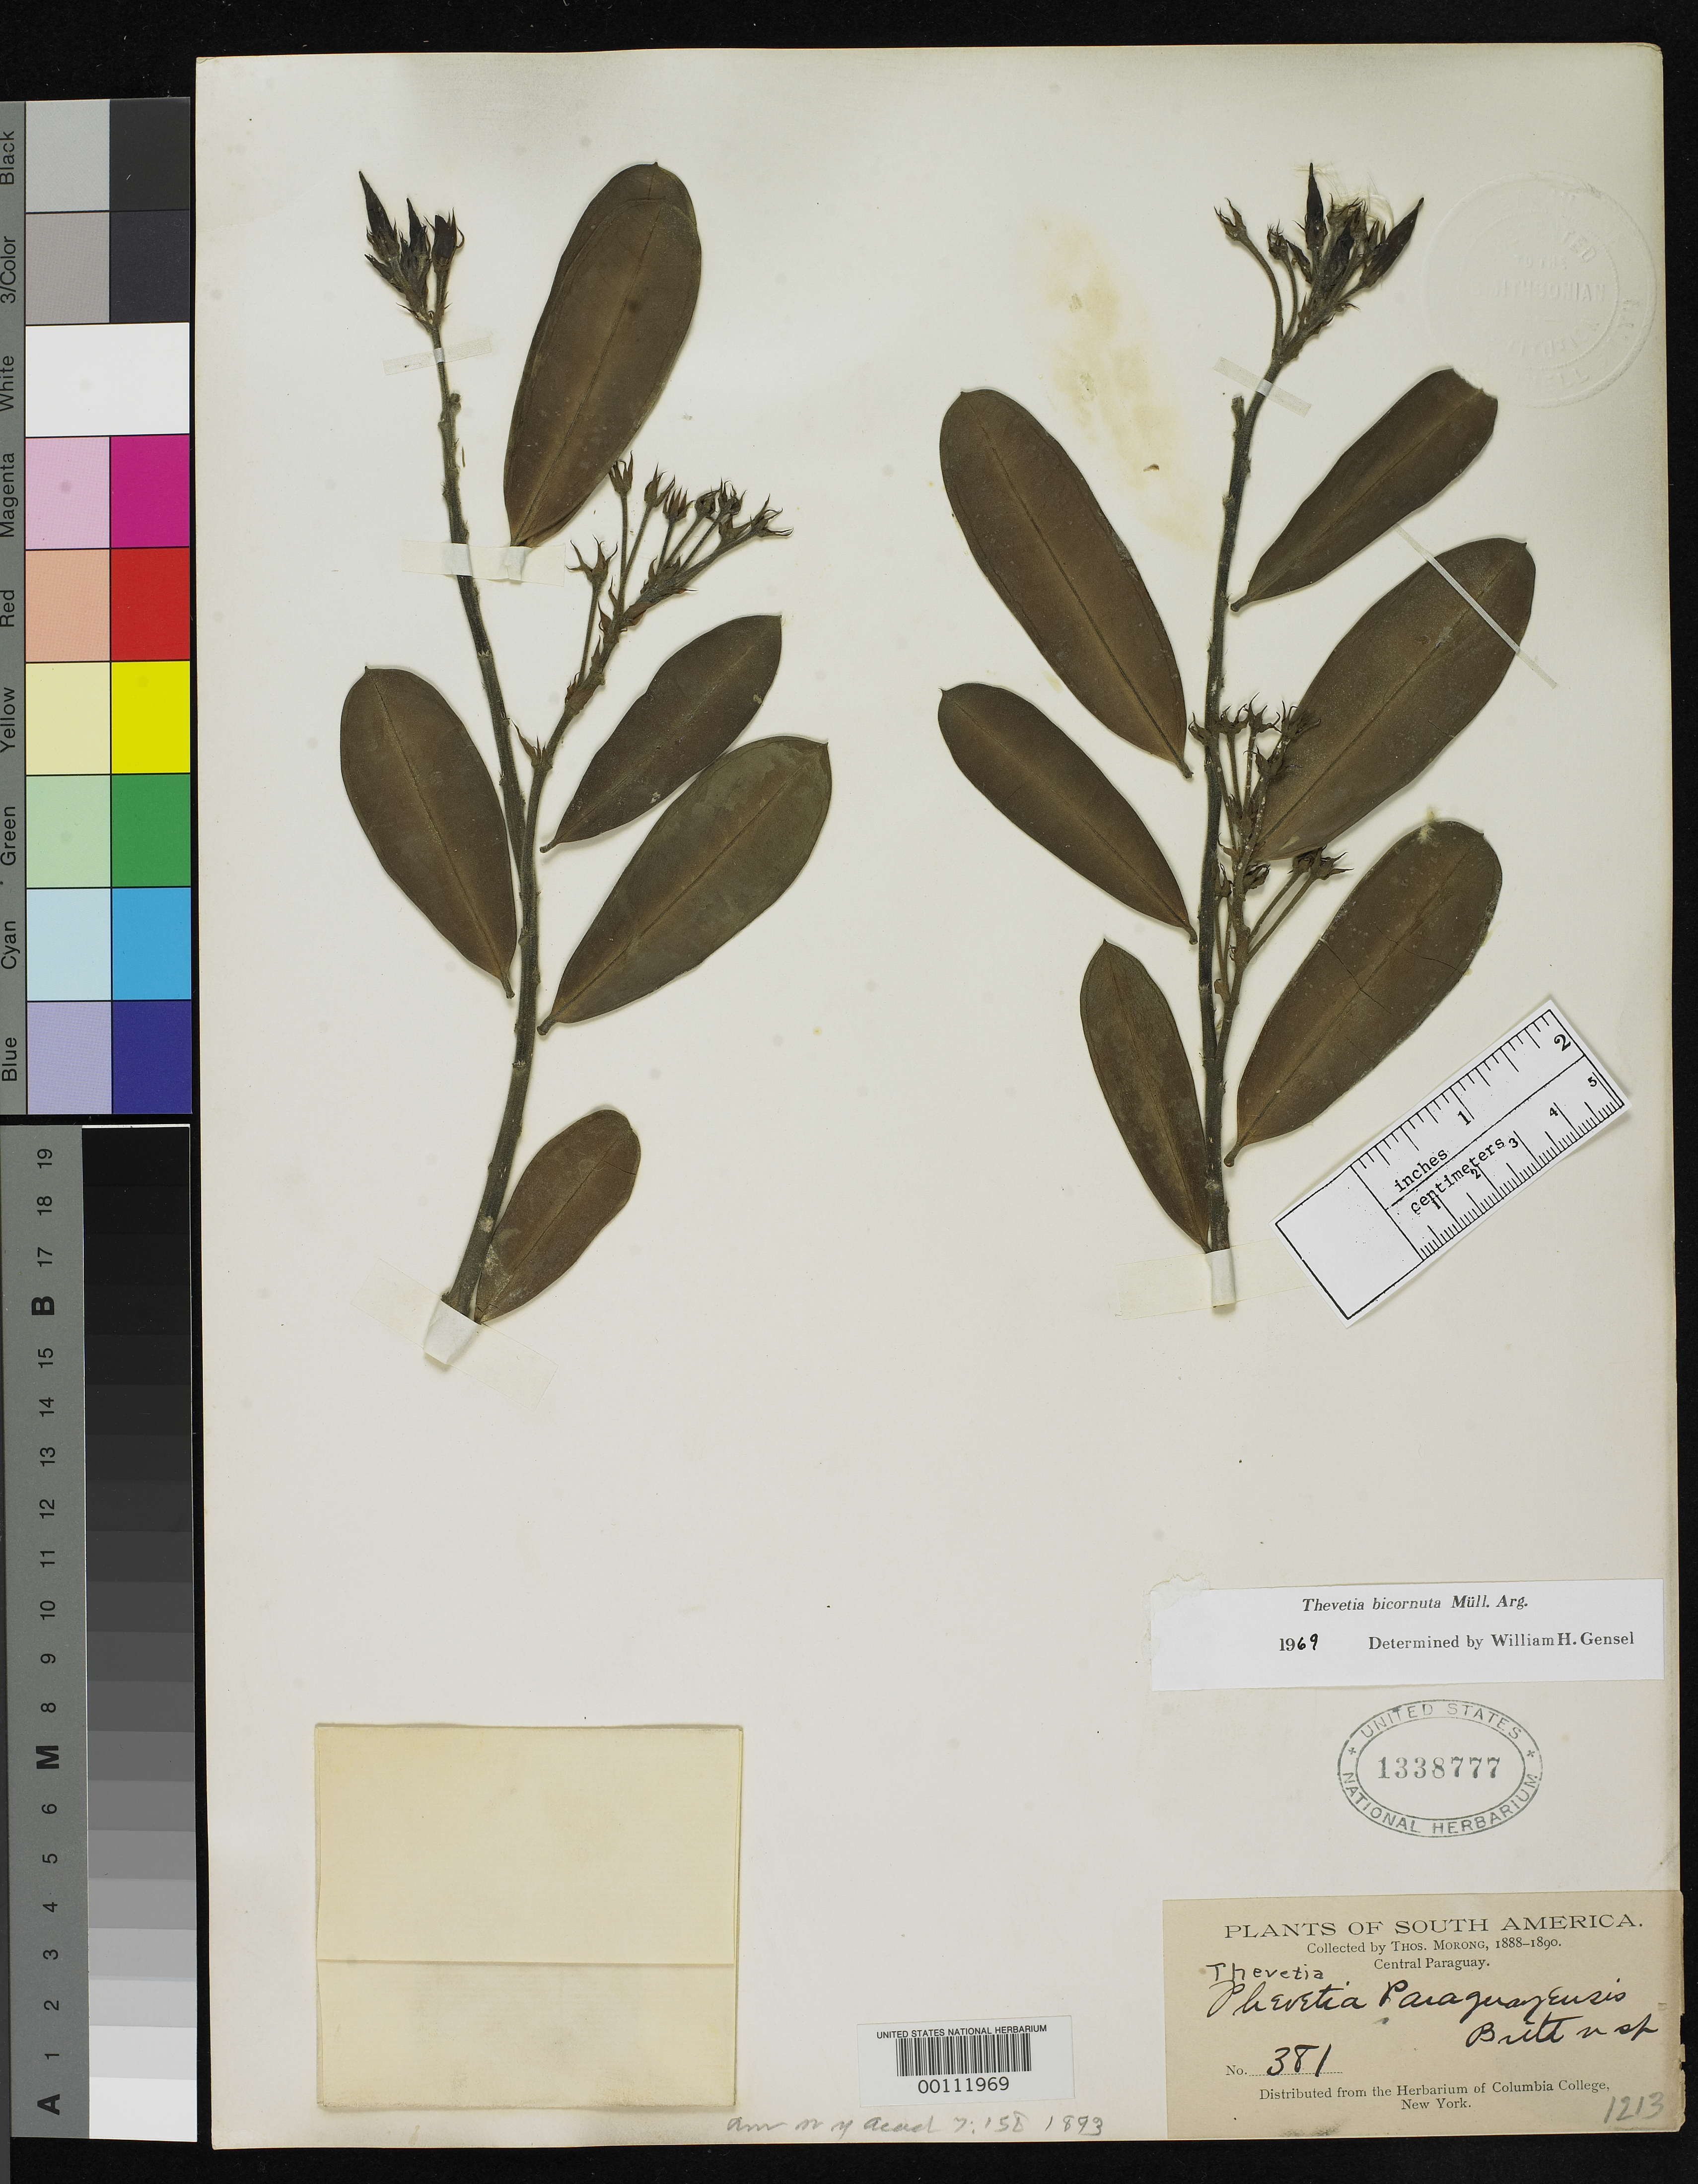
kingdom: Plantae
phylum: Tracheophyta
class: Magnoliopsida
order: Gentianales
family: Apocynaceae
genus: Thevetia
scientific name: Thevetia paraguayensis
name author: Britton in Britton & Morong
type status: Isotype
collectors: T. Morong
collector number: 381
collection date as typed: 1888 to -- --- 1890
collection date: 1888/1890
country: Paraguay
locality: Gran Chaco, near Asuncion.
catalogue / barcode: US 1338777